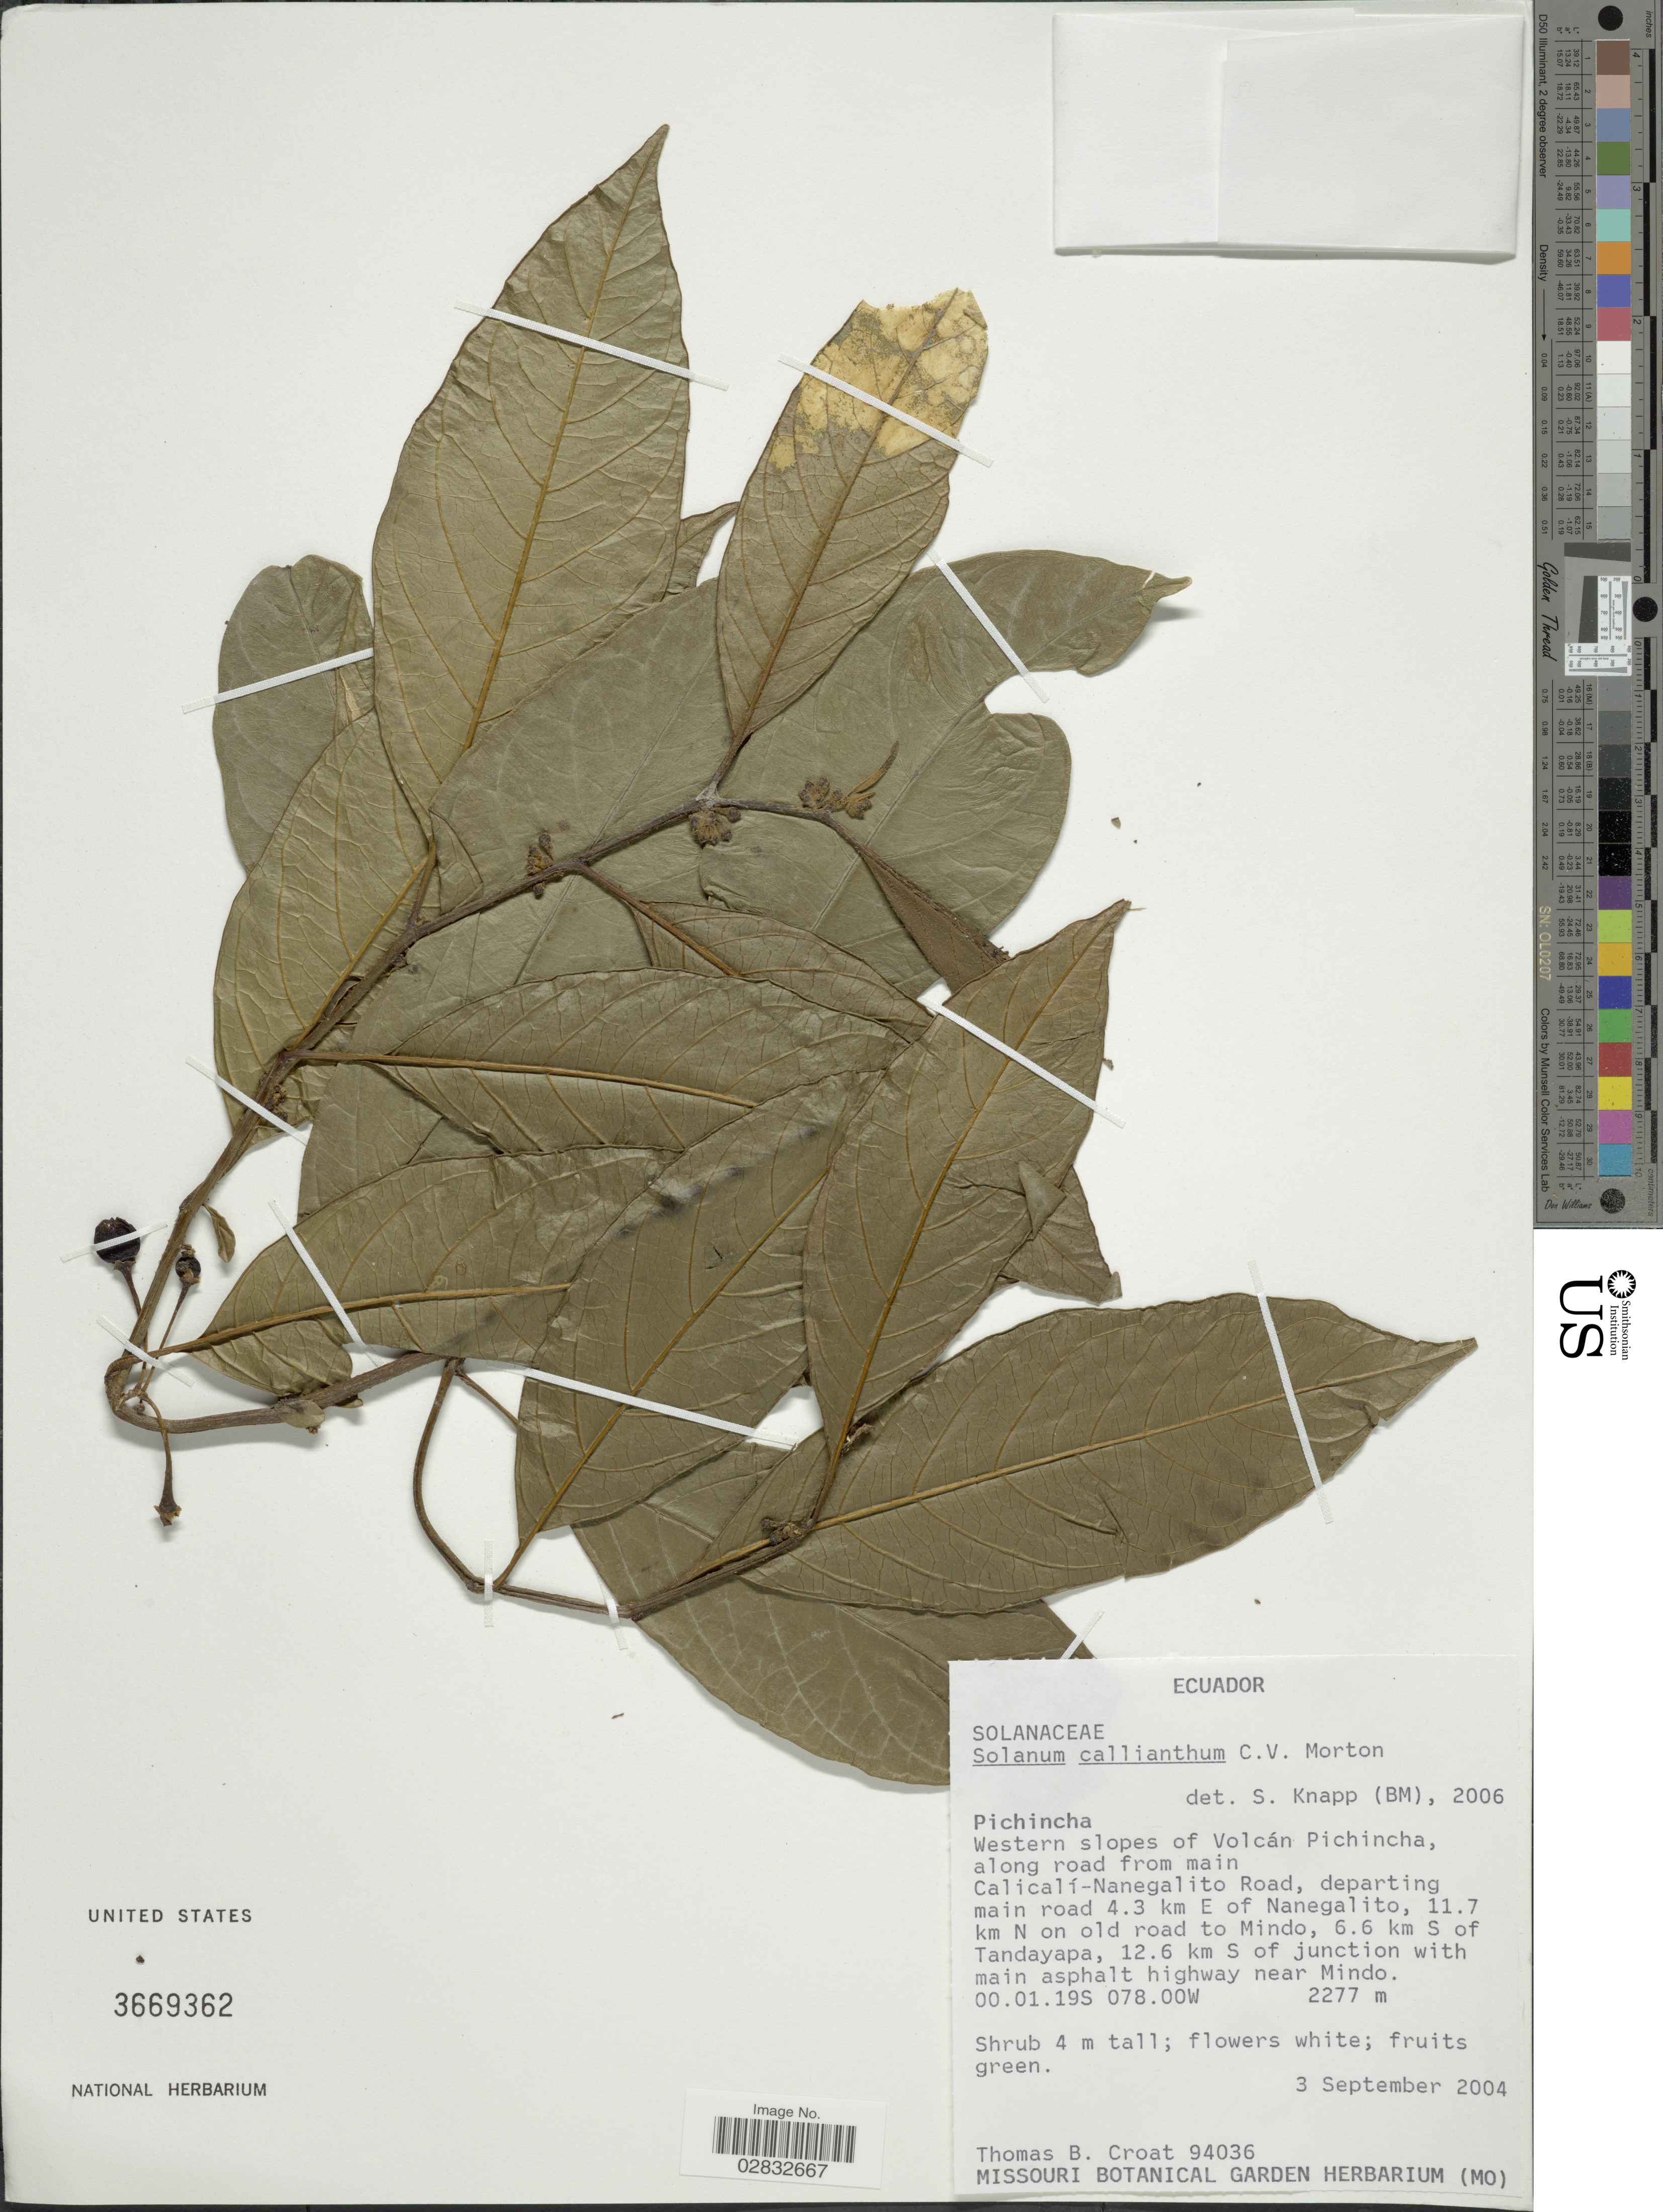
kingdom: Plantae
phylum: Tracheophyta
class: Magnoliopsida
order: Solanales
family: Solanaceae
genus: Solanum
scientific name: Solanum callianthum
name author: C.V. Morton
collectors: T. B. Croat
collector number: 94036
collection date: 2004-09-03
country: Ecuador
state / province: Pichincha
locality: Western slopes of Volcán Pichincha, along road from main Calicalí-Nanegalito Road, departing main road 4.3 km E of Nanegalito, 11.7 km N on old road to Mindo, 6.6 km S of Tandayapa, 12.6 km S of junction with main asphalt highway near Mindo.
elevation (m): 2277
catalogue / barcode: US 3669362